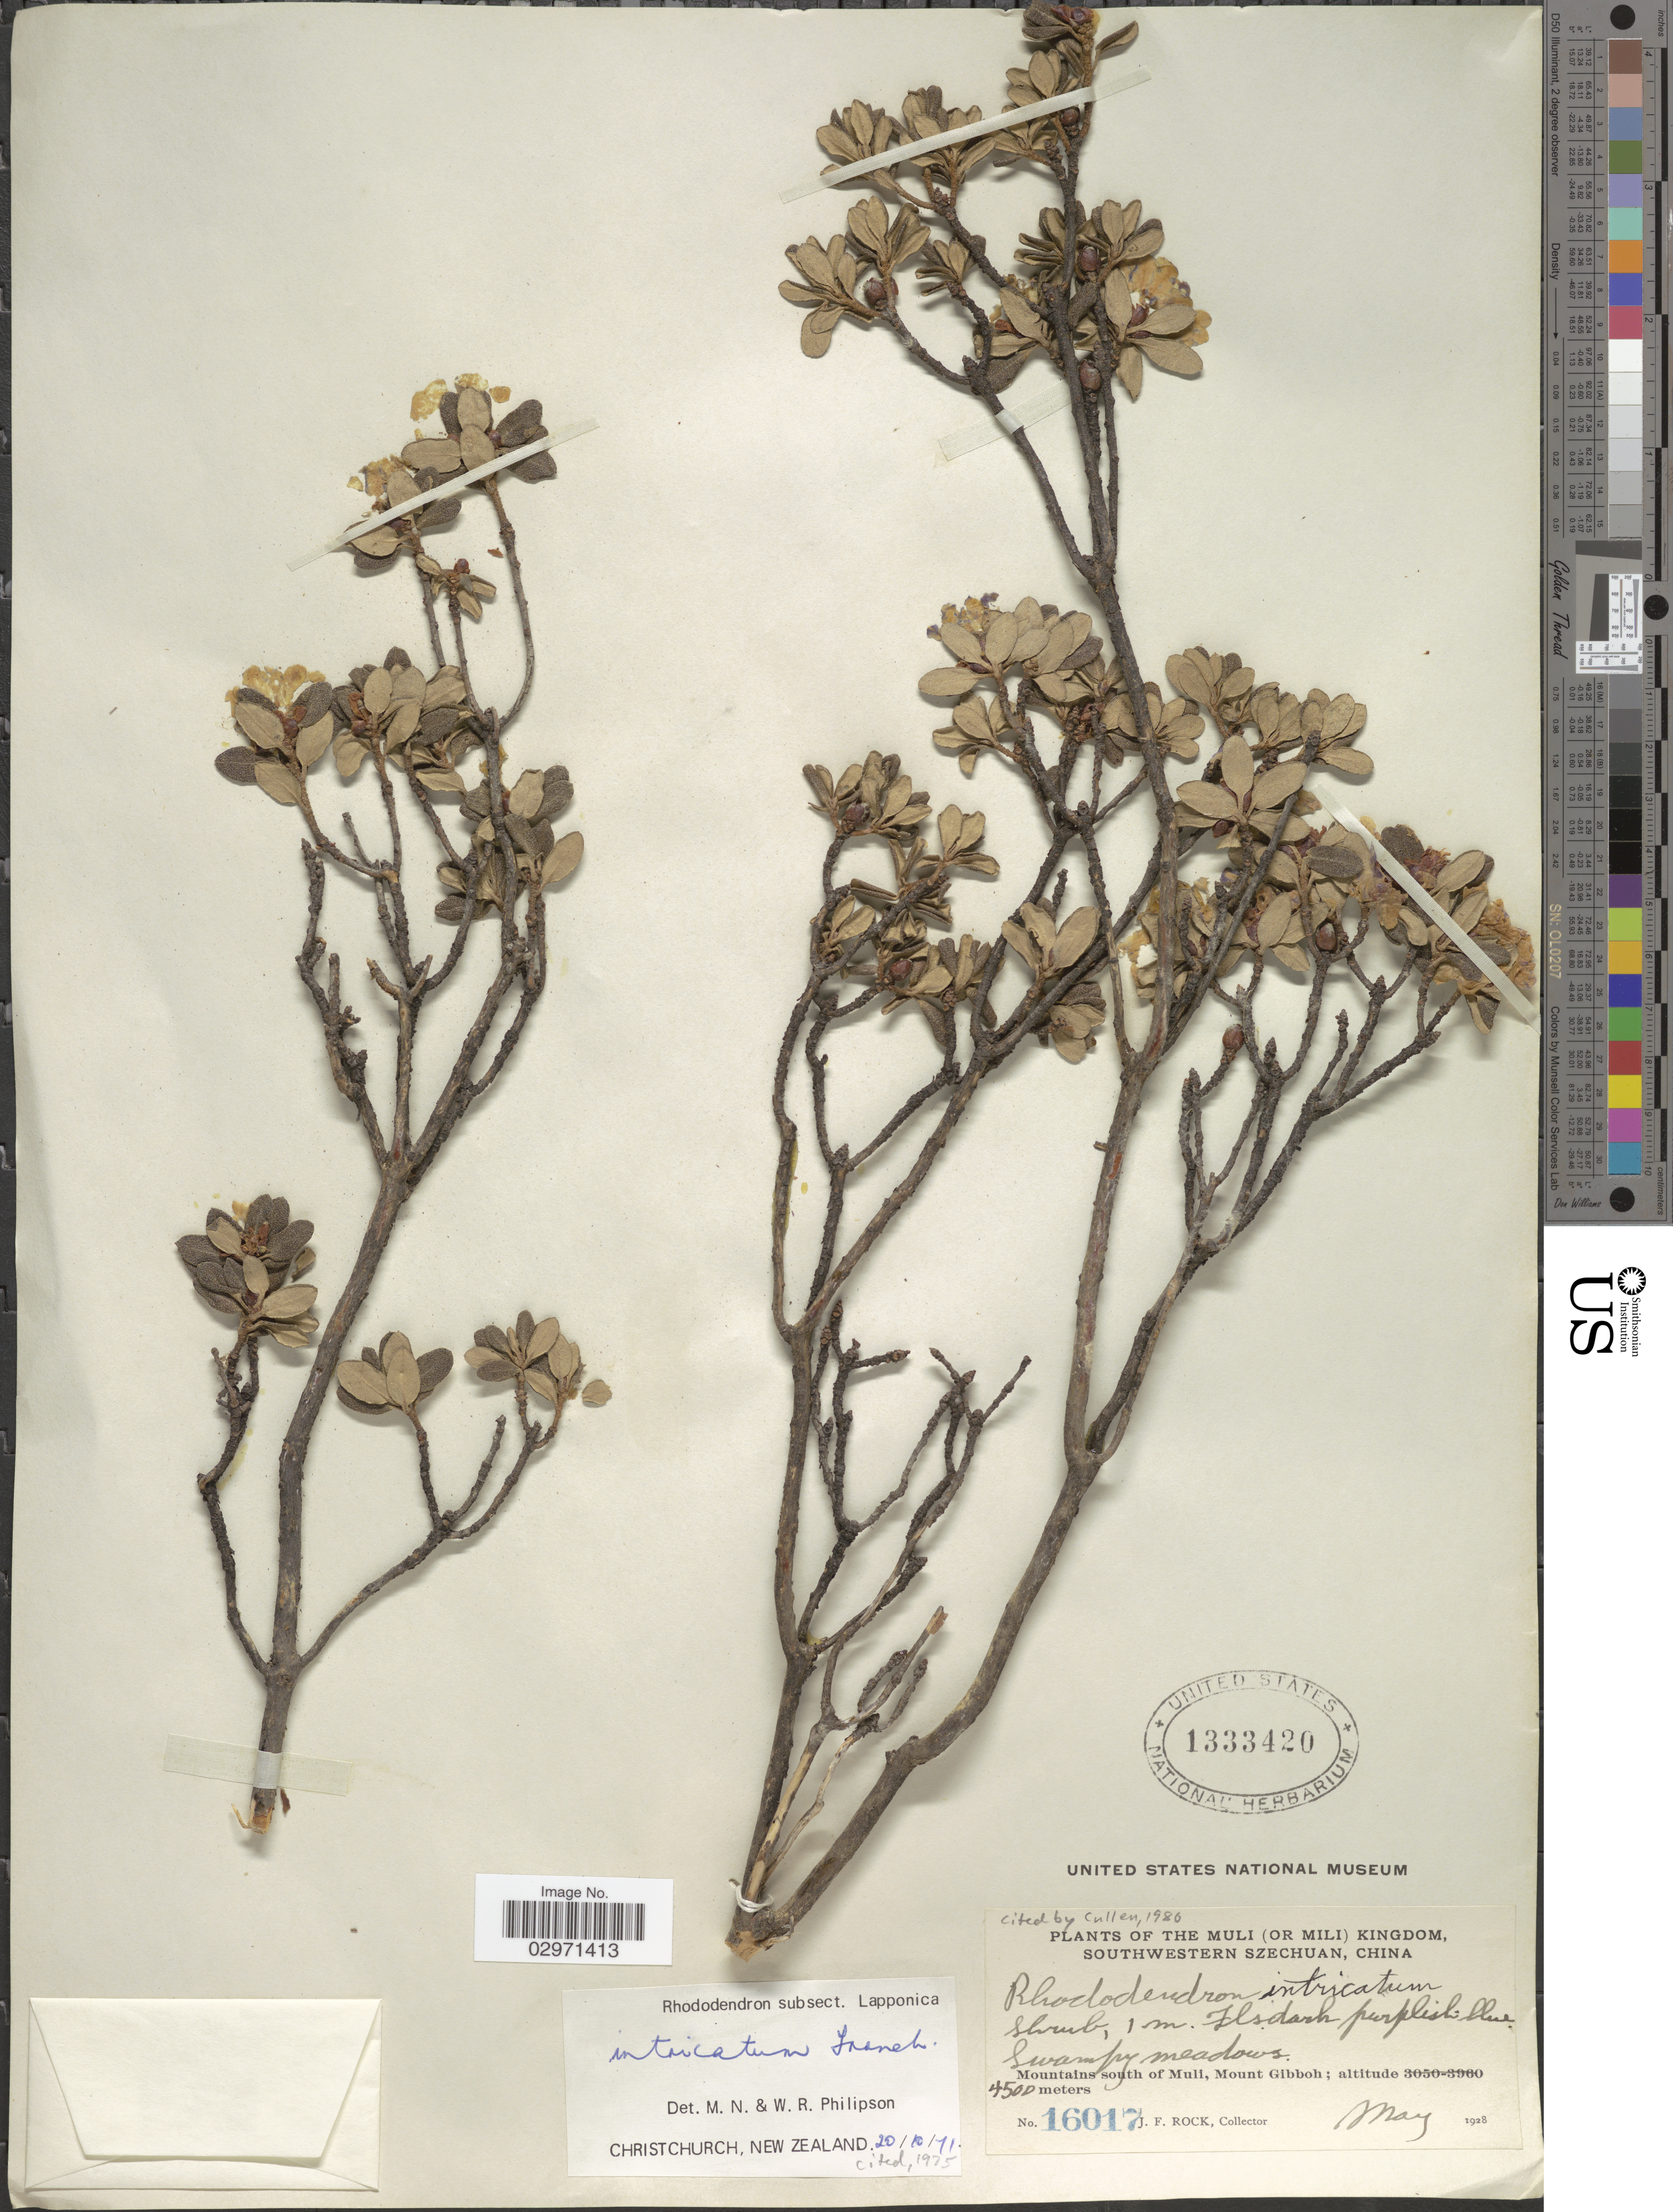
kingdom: Plantae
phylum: Tracheophyta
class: Magnoliopsida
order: Ericales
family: Ericaceae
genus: Rhododendron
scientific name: Rhododendron intricatum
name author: Franch.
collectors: J. Rock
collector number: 16017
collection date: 1928-05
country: China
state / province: Sichuan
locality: Muli (Or Mili) Kingdom, Southwestern Szechuan. Mountains south of Muli, Mount Gibboh.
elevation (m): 4500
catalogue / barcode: US 1333420